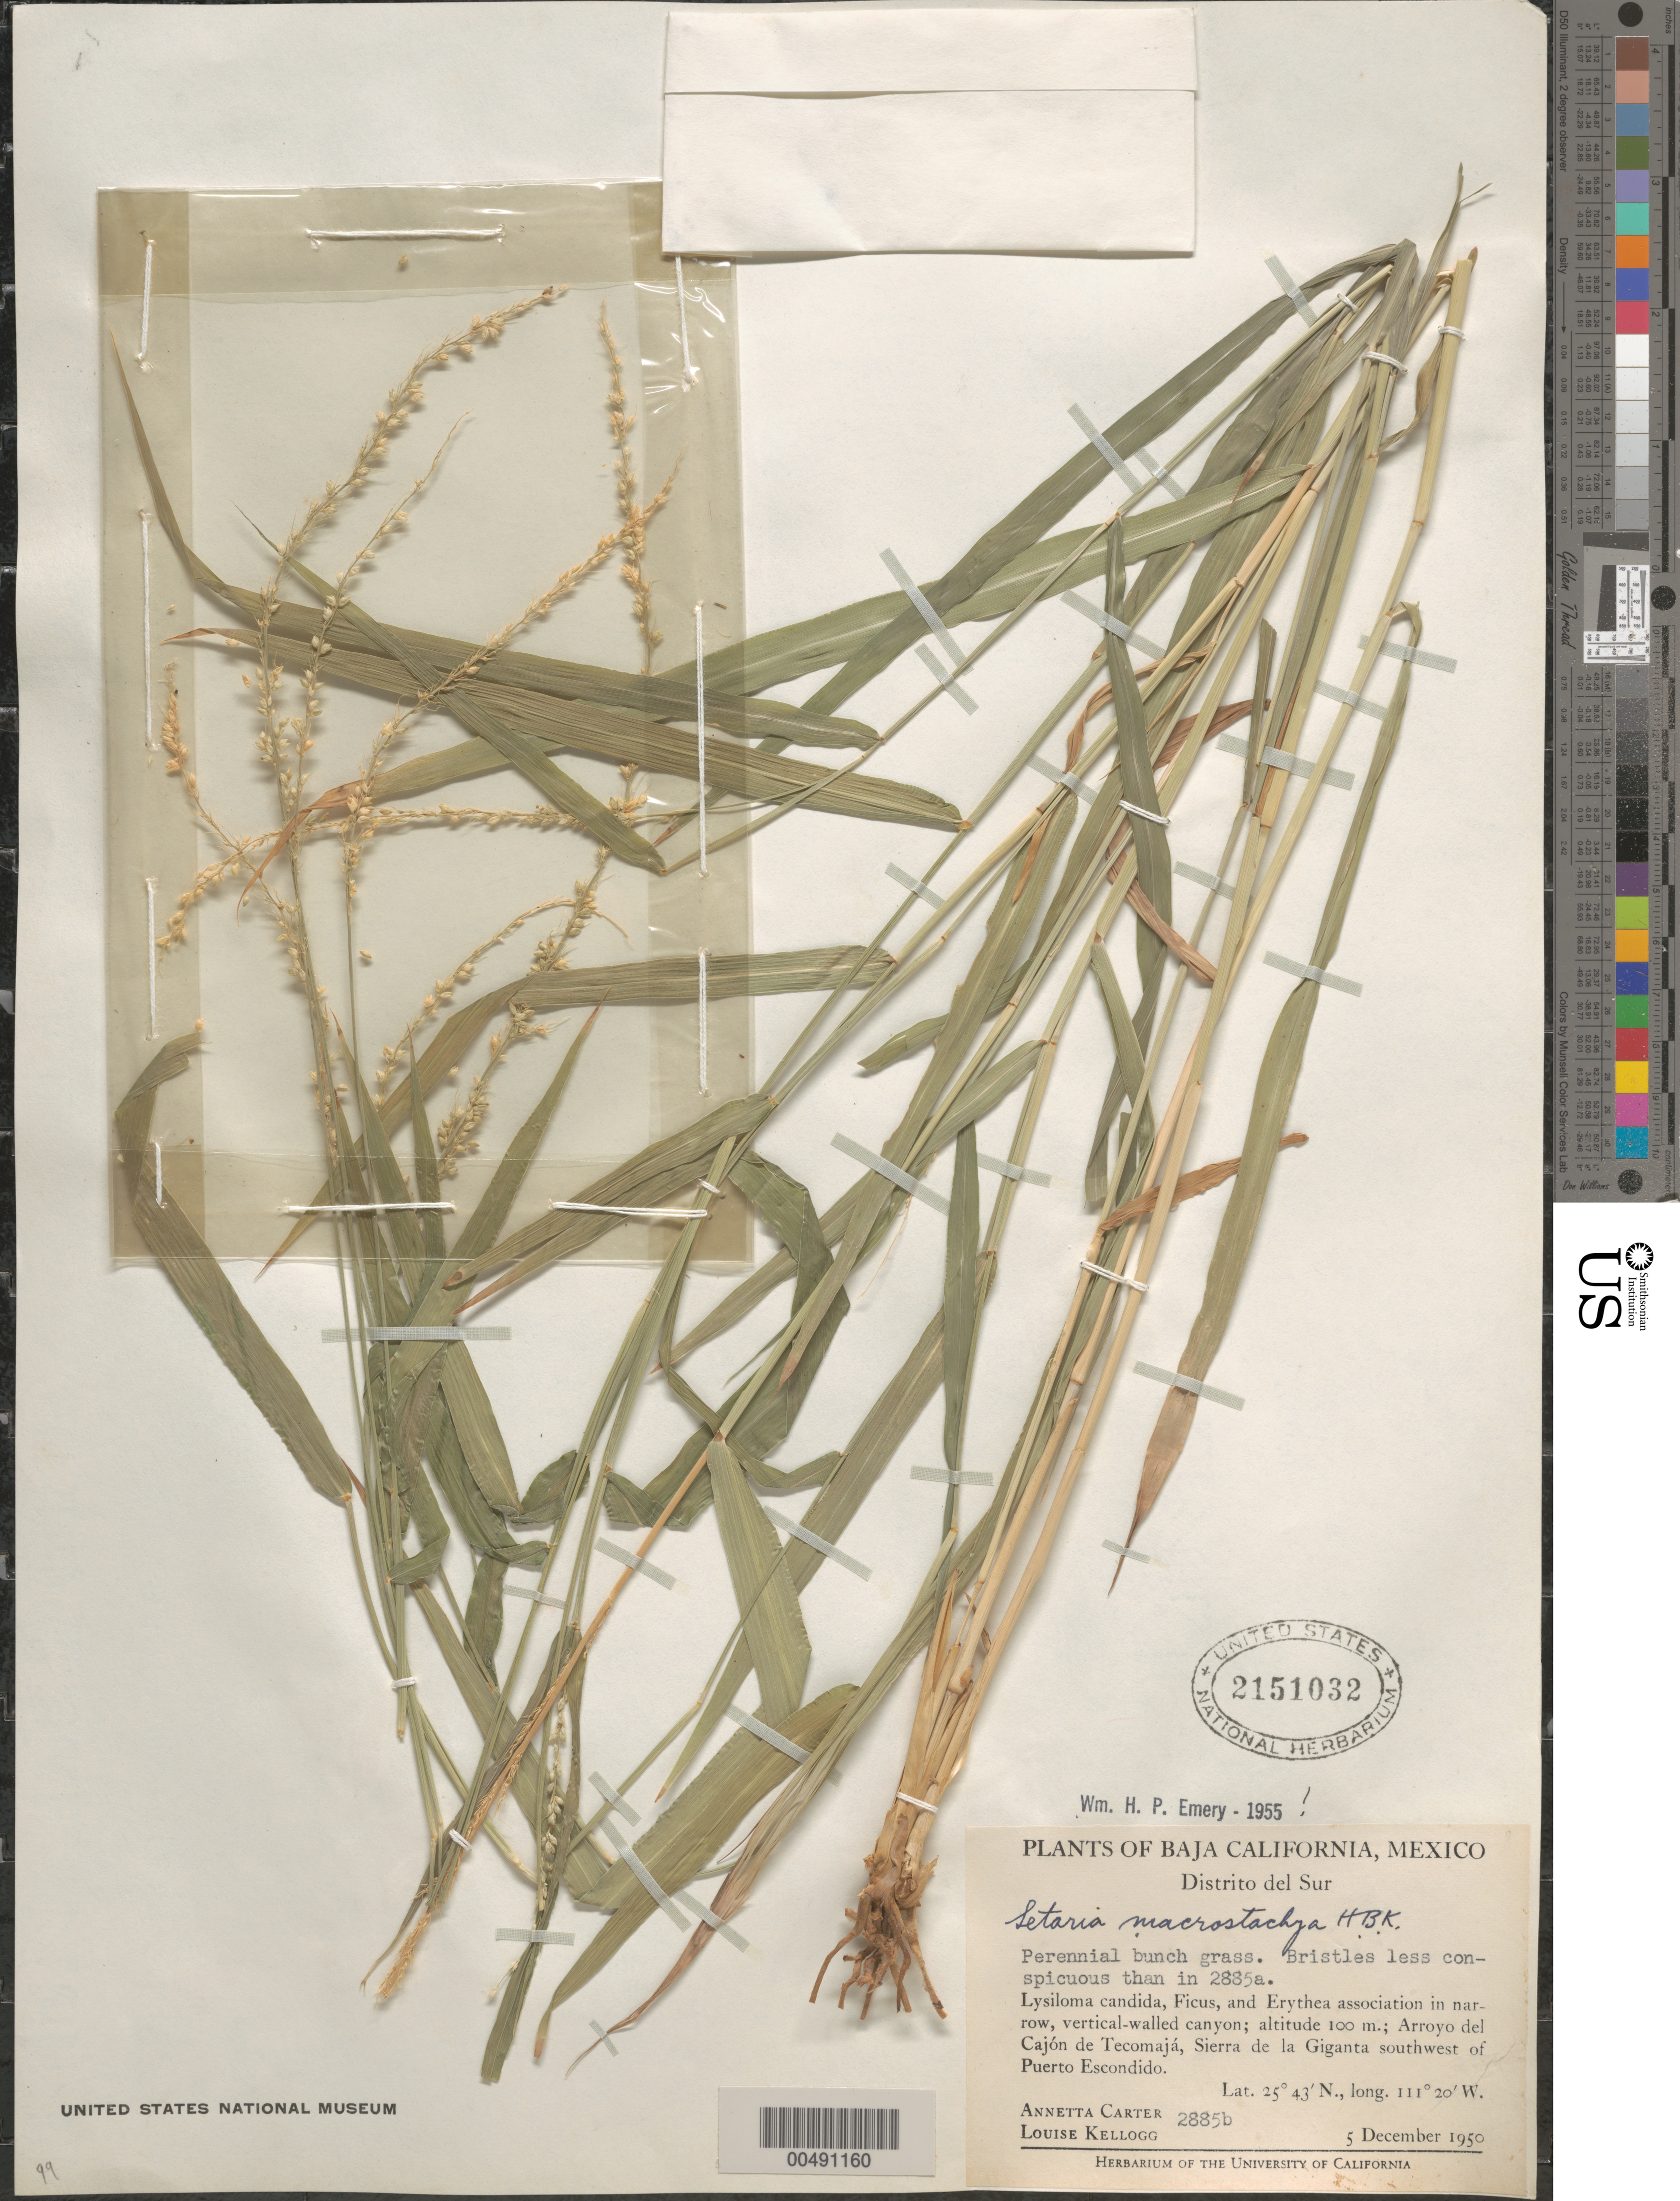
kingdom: Plantae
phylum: Tracheophyta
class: Liliopsida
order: Poales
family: Poaceae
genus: Setaria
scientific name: Setaria macrostachya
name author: Kunth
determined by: Emery, W. H. P.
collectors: A. M. Carter & L. Kellogg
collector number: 2885b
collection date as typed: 5 Dec 1950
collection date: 1950-12-05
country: Mexico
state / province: Baja California Sur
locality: Arroyo del Cajón de Tecomajá, Sierra de la Giganta SW of Puerto Escondido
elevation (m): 100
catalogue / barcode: US 2151032